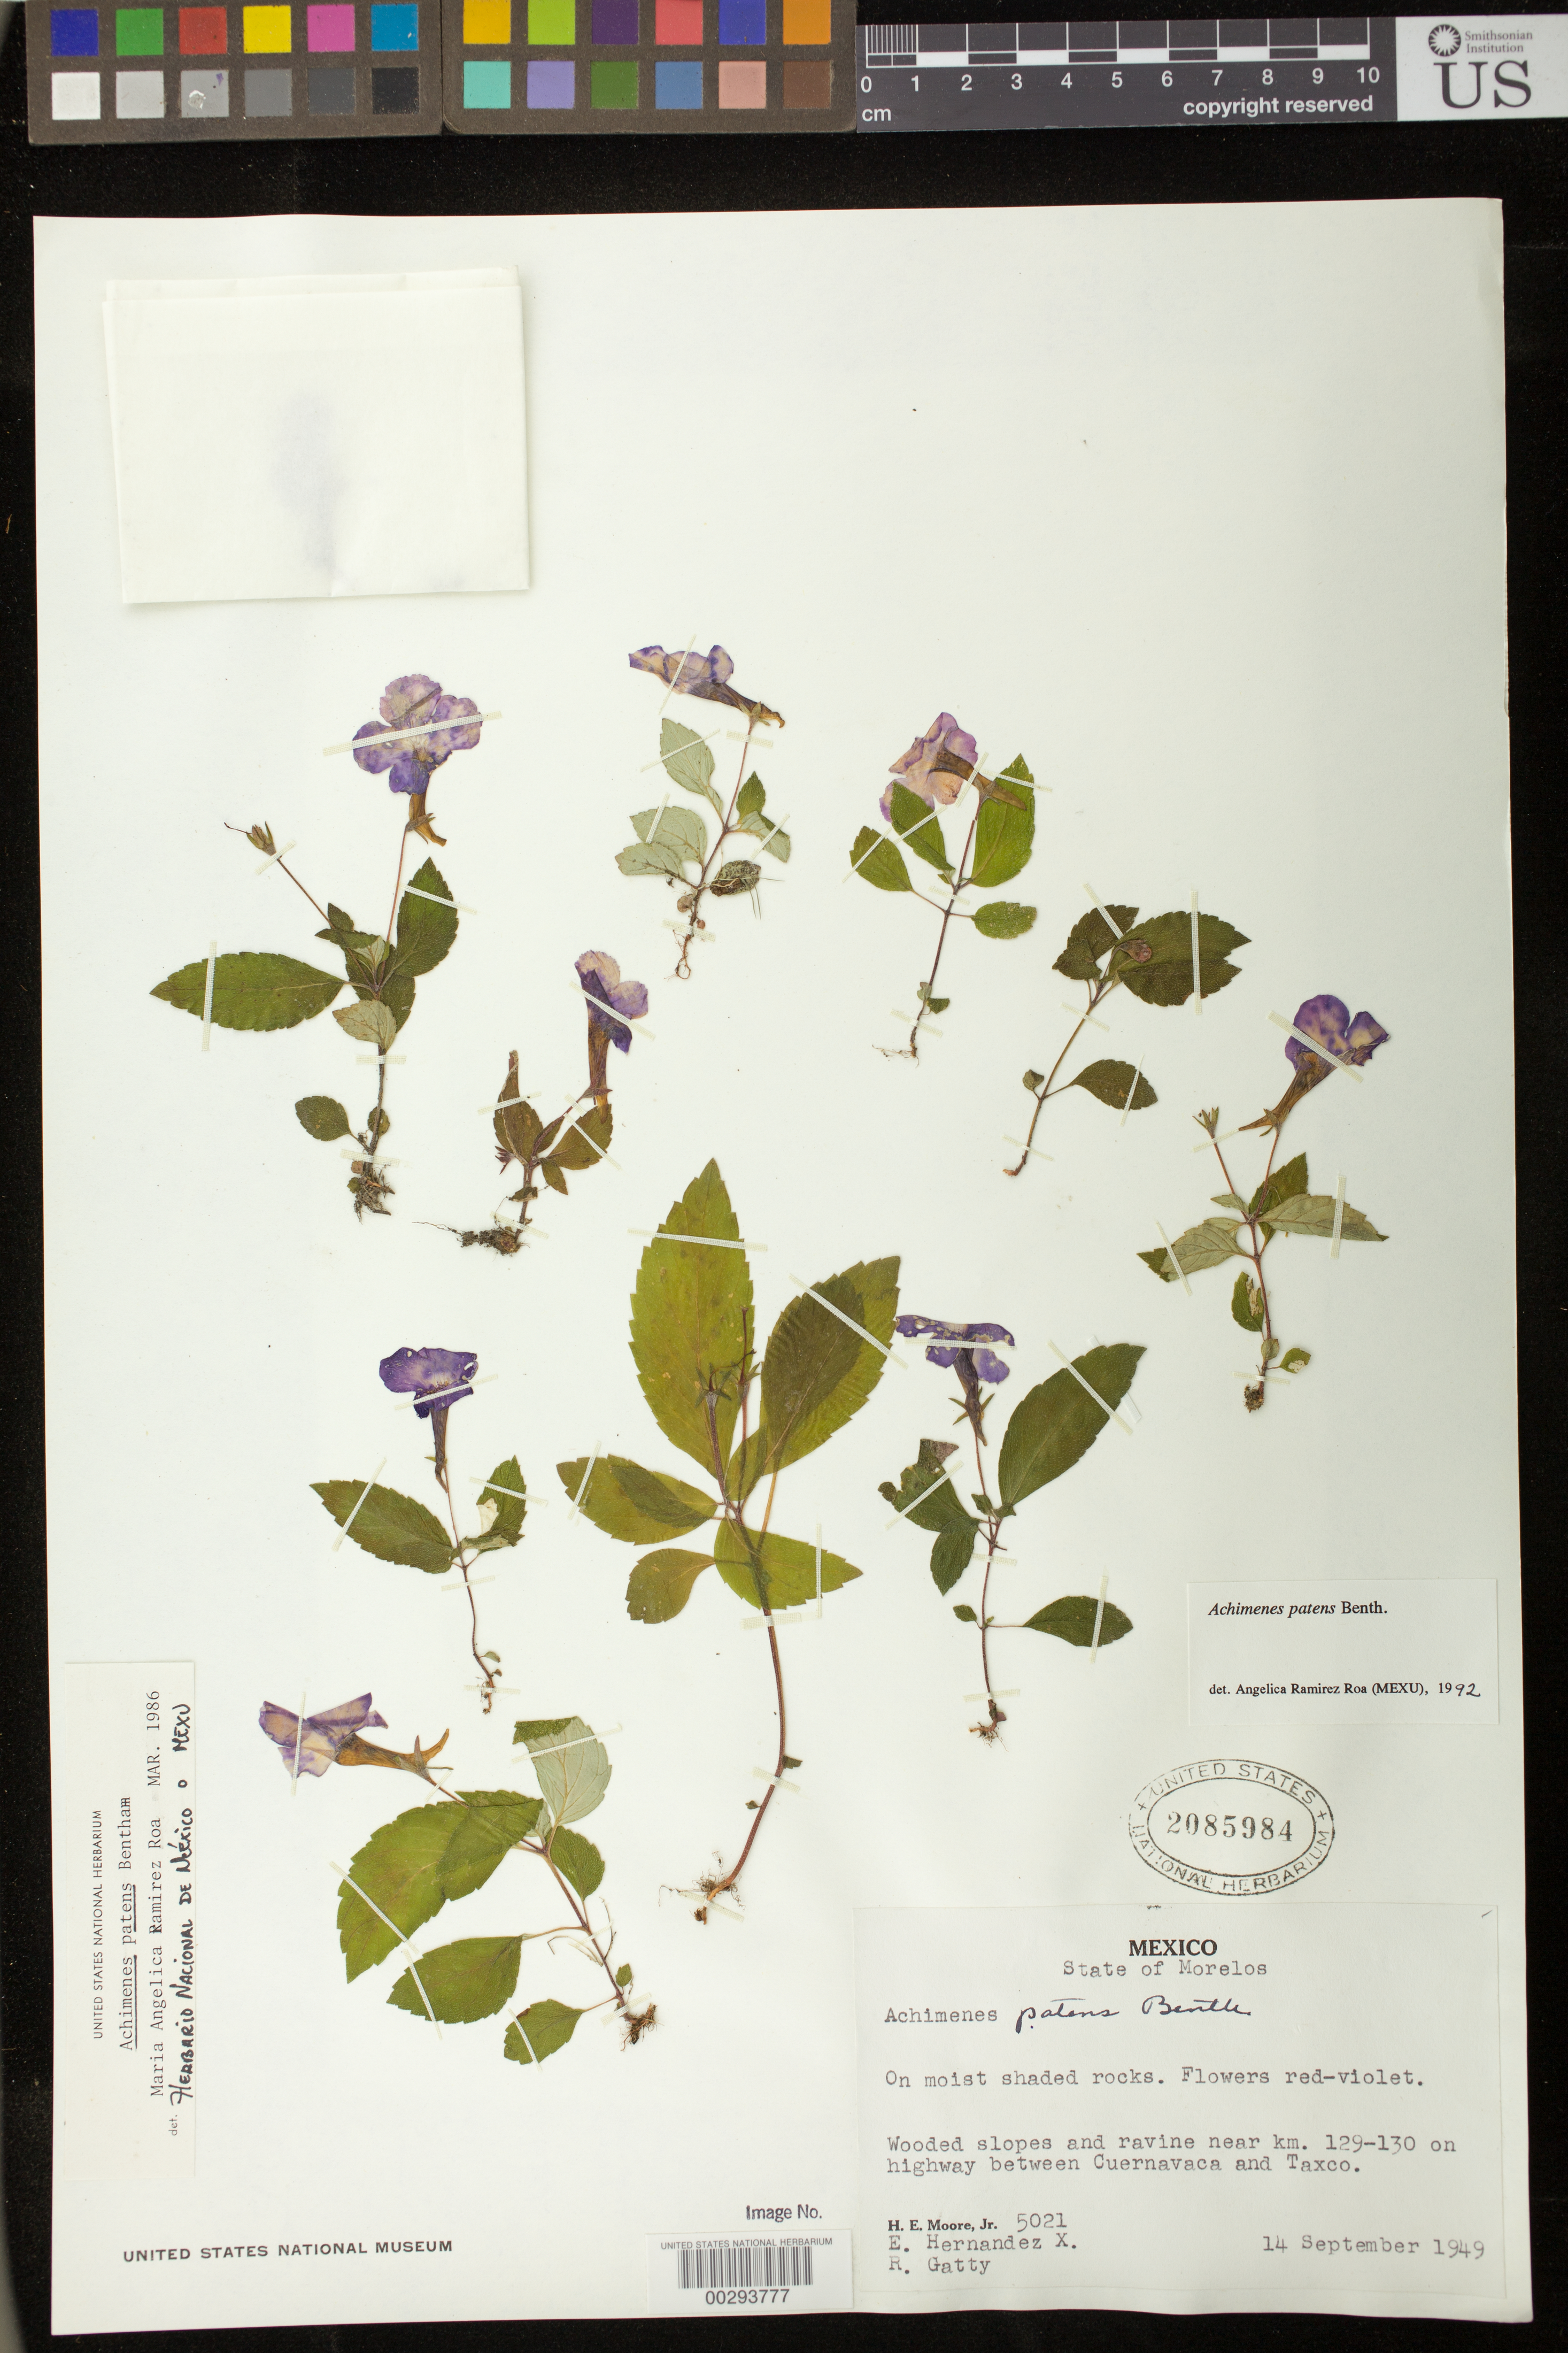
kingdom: Plantae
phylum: Tracheophyta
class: Magnoliopsida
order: Lamiales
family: Gesneriaceae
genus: Achimenes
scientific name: Achimenes patens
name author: Benth.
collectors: H. E. Moore, E. I. Hernández-X. & R. Gatty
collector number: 5021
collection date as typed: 14 Sep 1949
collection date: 1949-09-14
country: Mexico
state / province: Morelos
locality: Near km 129-130 on highway between Cuernavaca and Taxaco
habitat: Wooded slopes and ravine; On moist shaded rocks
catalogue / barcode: US 2085984